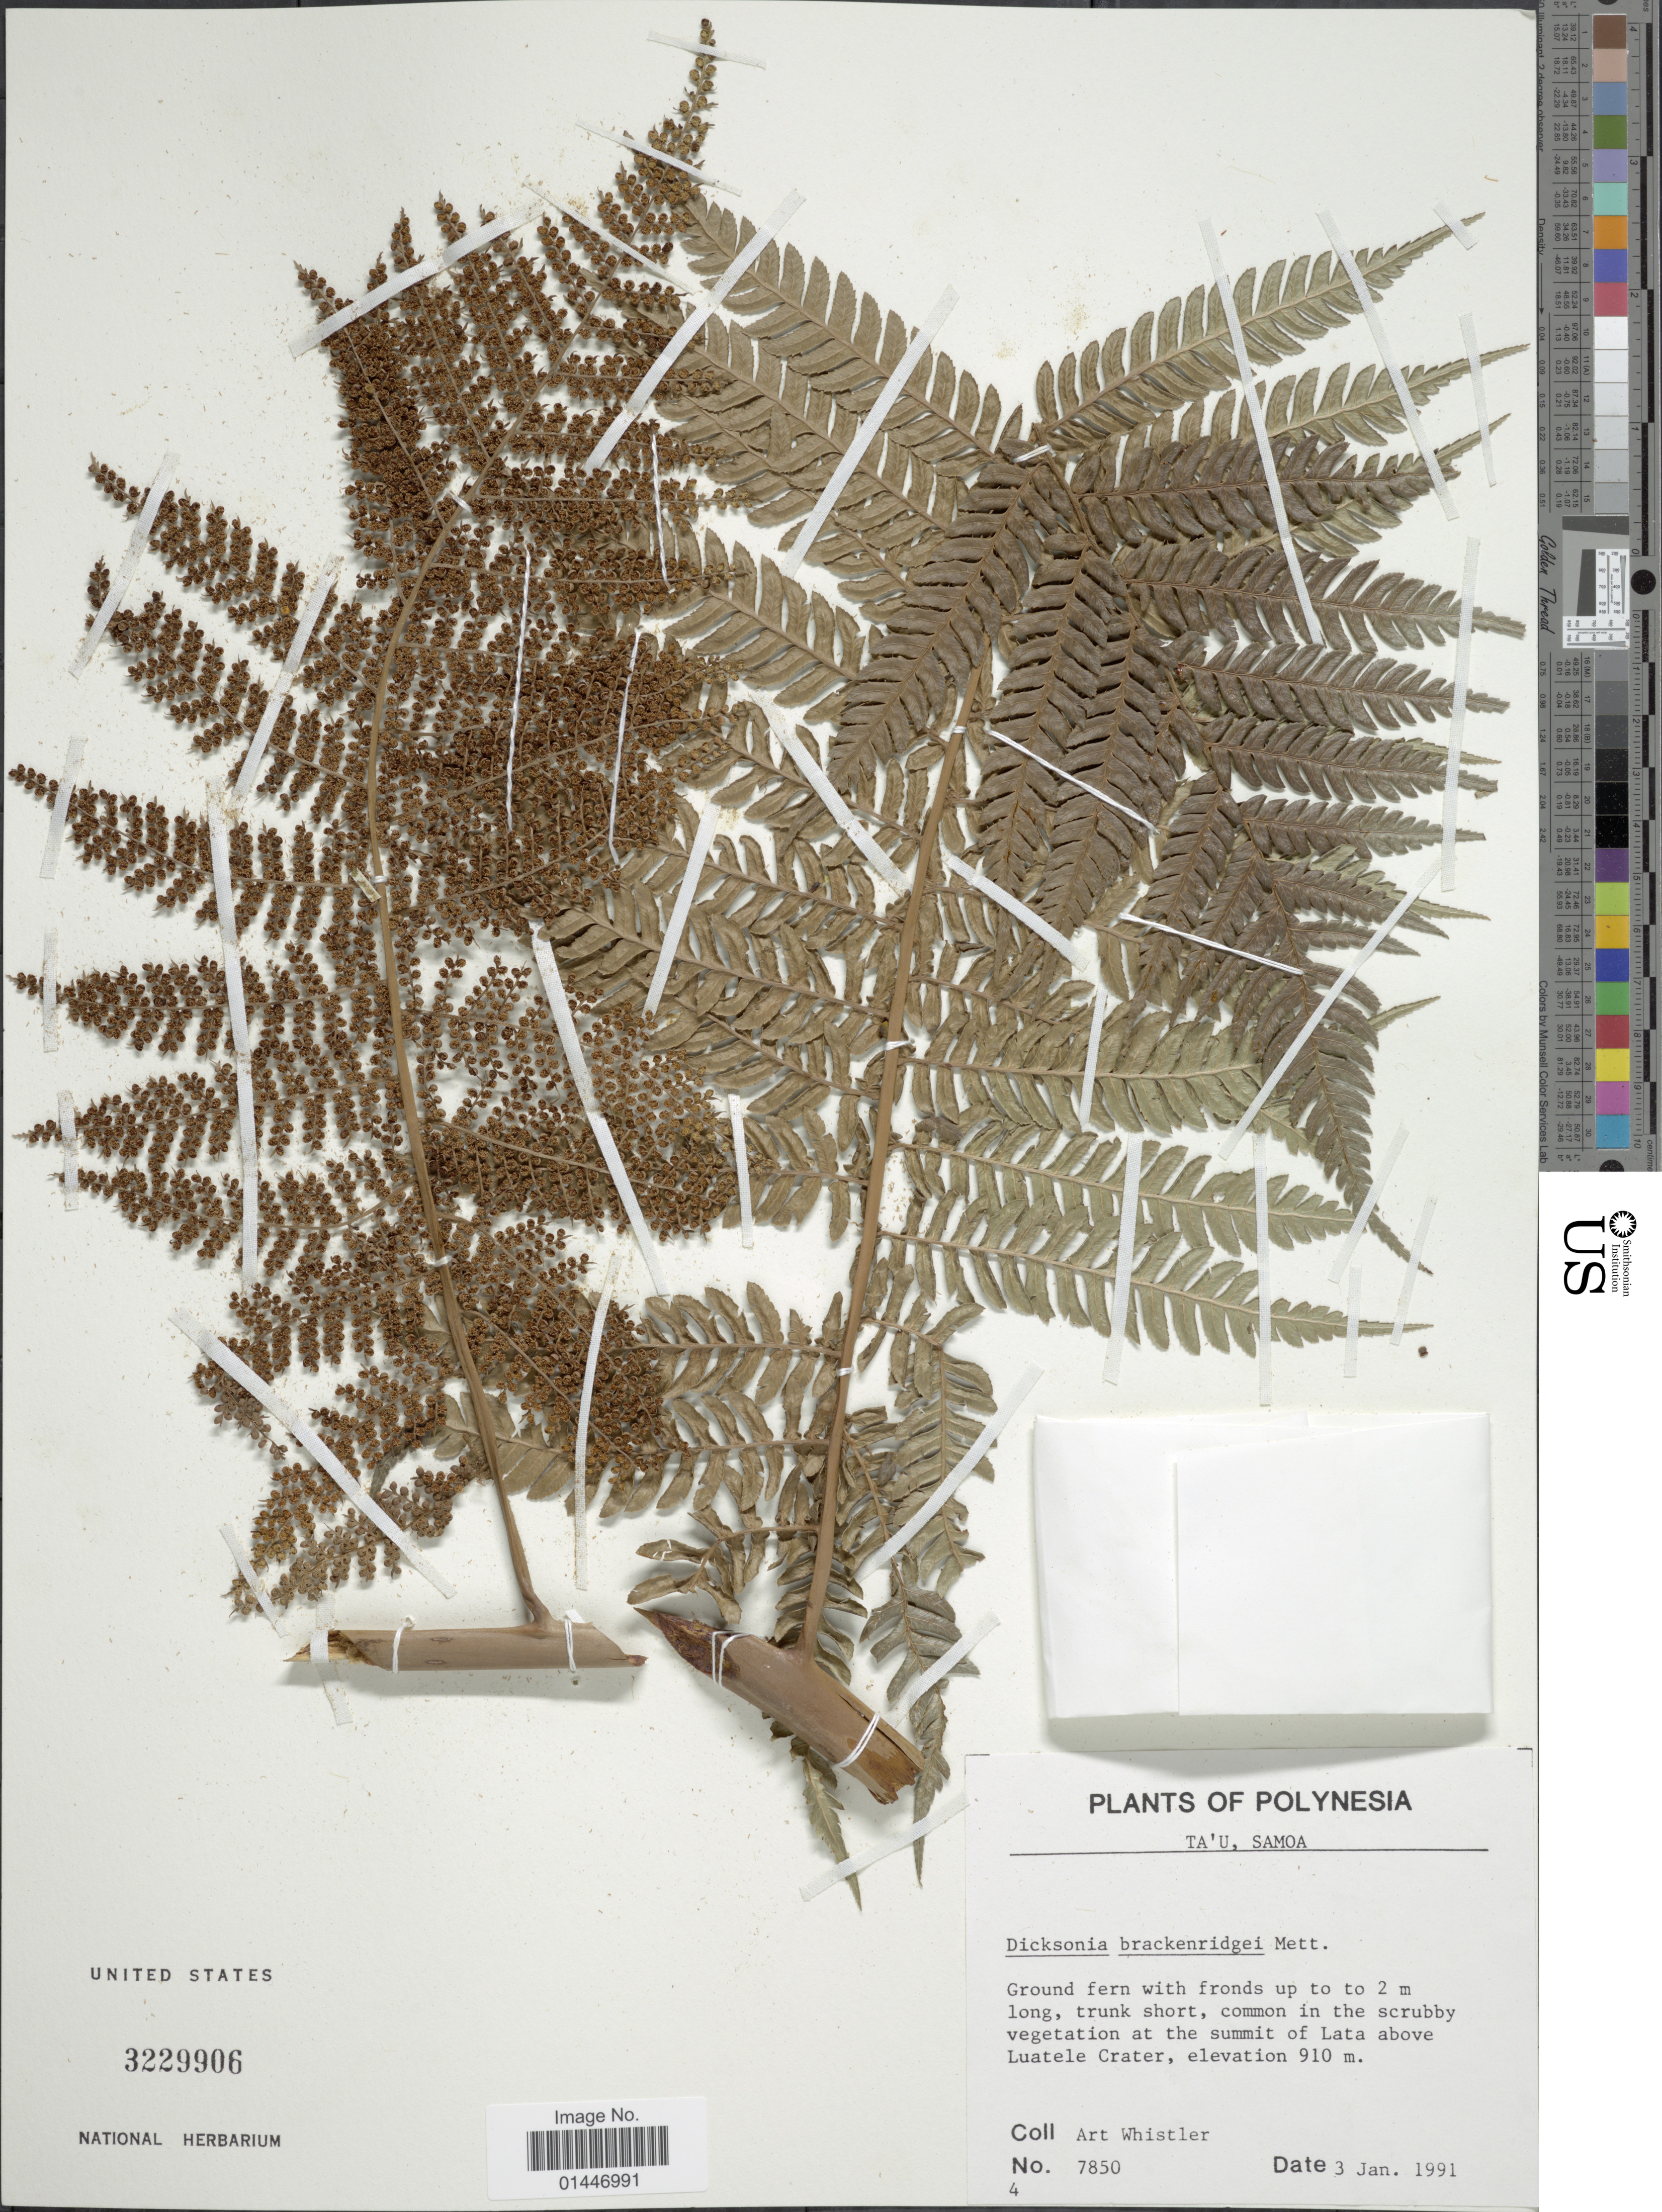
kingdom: Plantae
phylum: Tracheophyta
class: Polypodiopsida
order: Cyatheales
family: Dicksoniaceae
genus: Dicksonia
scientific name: Dicksonia brackenridgei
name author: Mett.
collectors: A. Whistler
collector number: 7850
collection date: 1991-01-03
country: American Samoa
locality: Ta 'U, Samoa, common in the scrubby vegetation at the summit of Lata above Luatele Crater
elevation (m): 910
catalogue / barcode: US 3229906